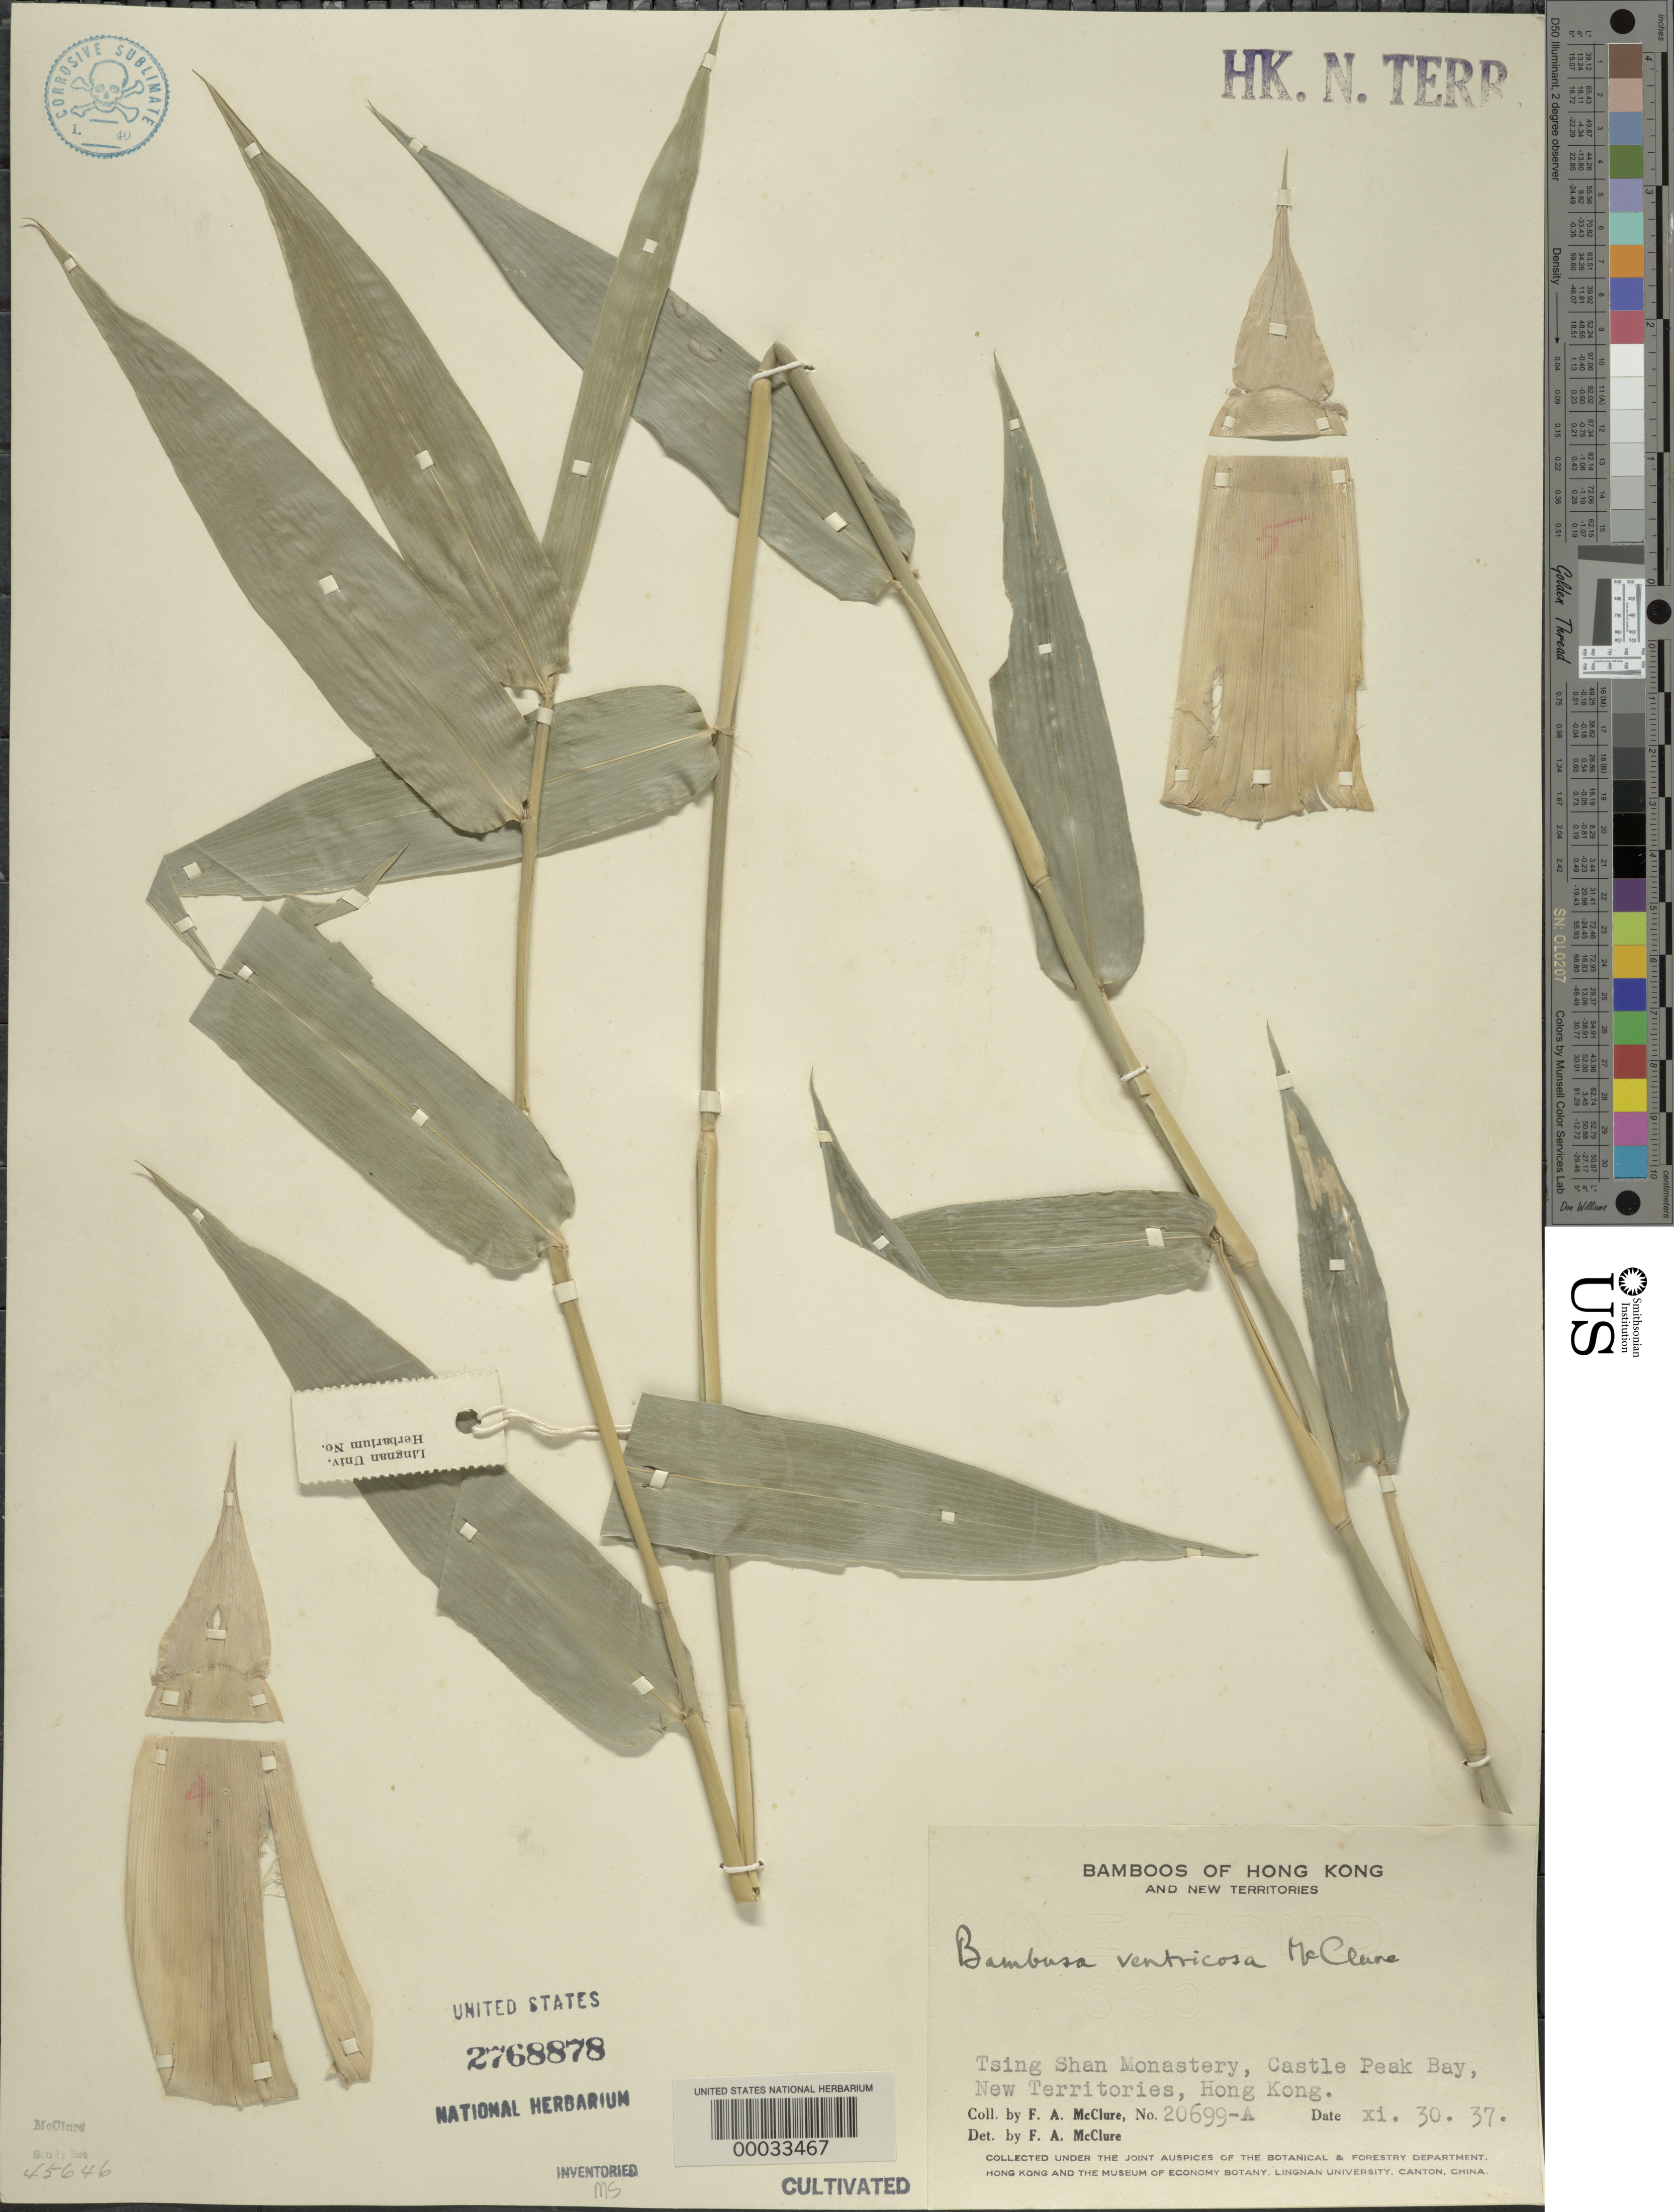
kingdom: Plantae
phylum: Tracheophyta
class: Liliopsida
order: Poales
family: Poaceae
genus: Bambusa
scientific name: Bambusa sp.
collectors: F. A. McClure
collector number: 20699 A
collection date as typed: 30 Nov 1937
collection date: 1937-11-30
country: China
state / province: Hong Kong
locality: Castle peak bay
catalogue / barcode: US 2768878